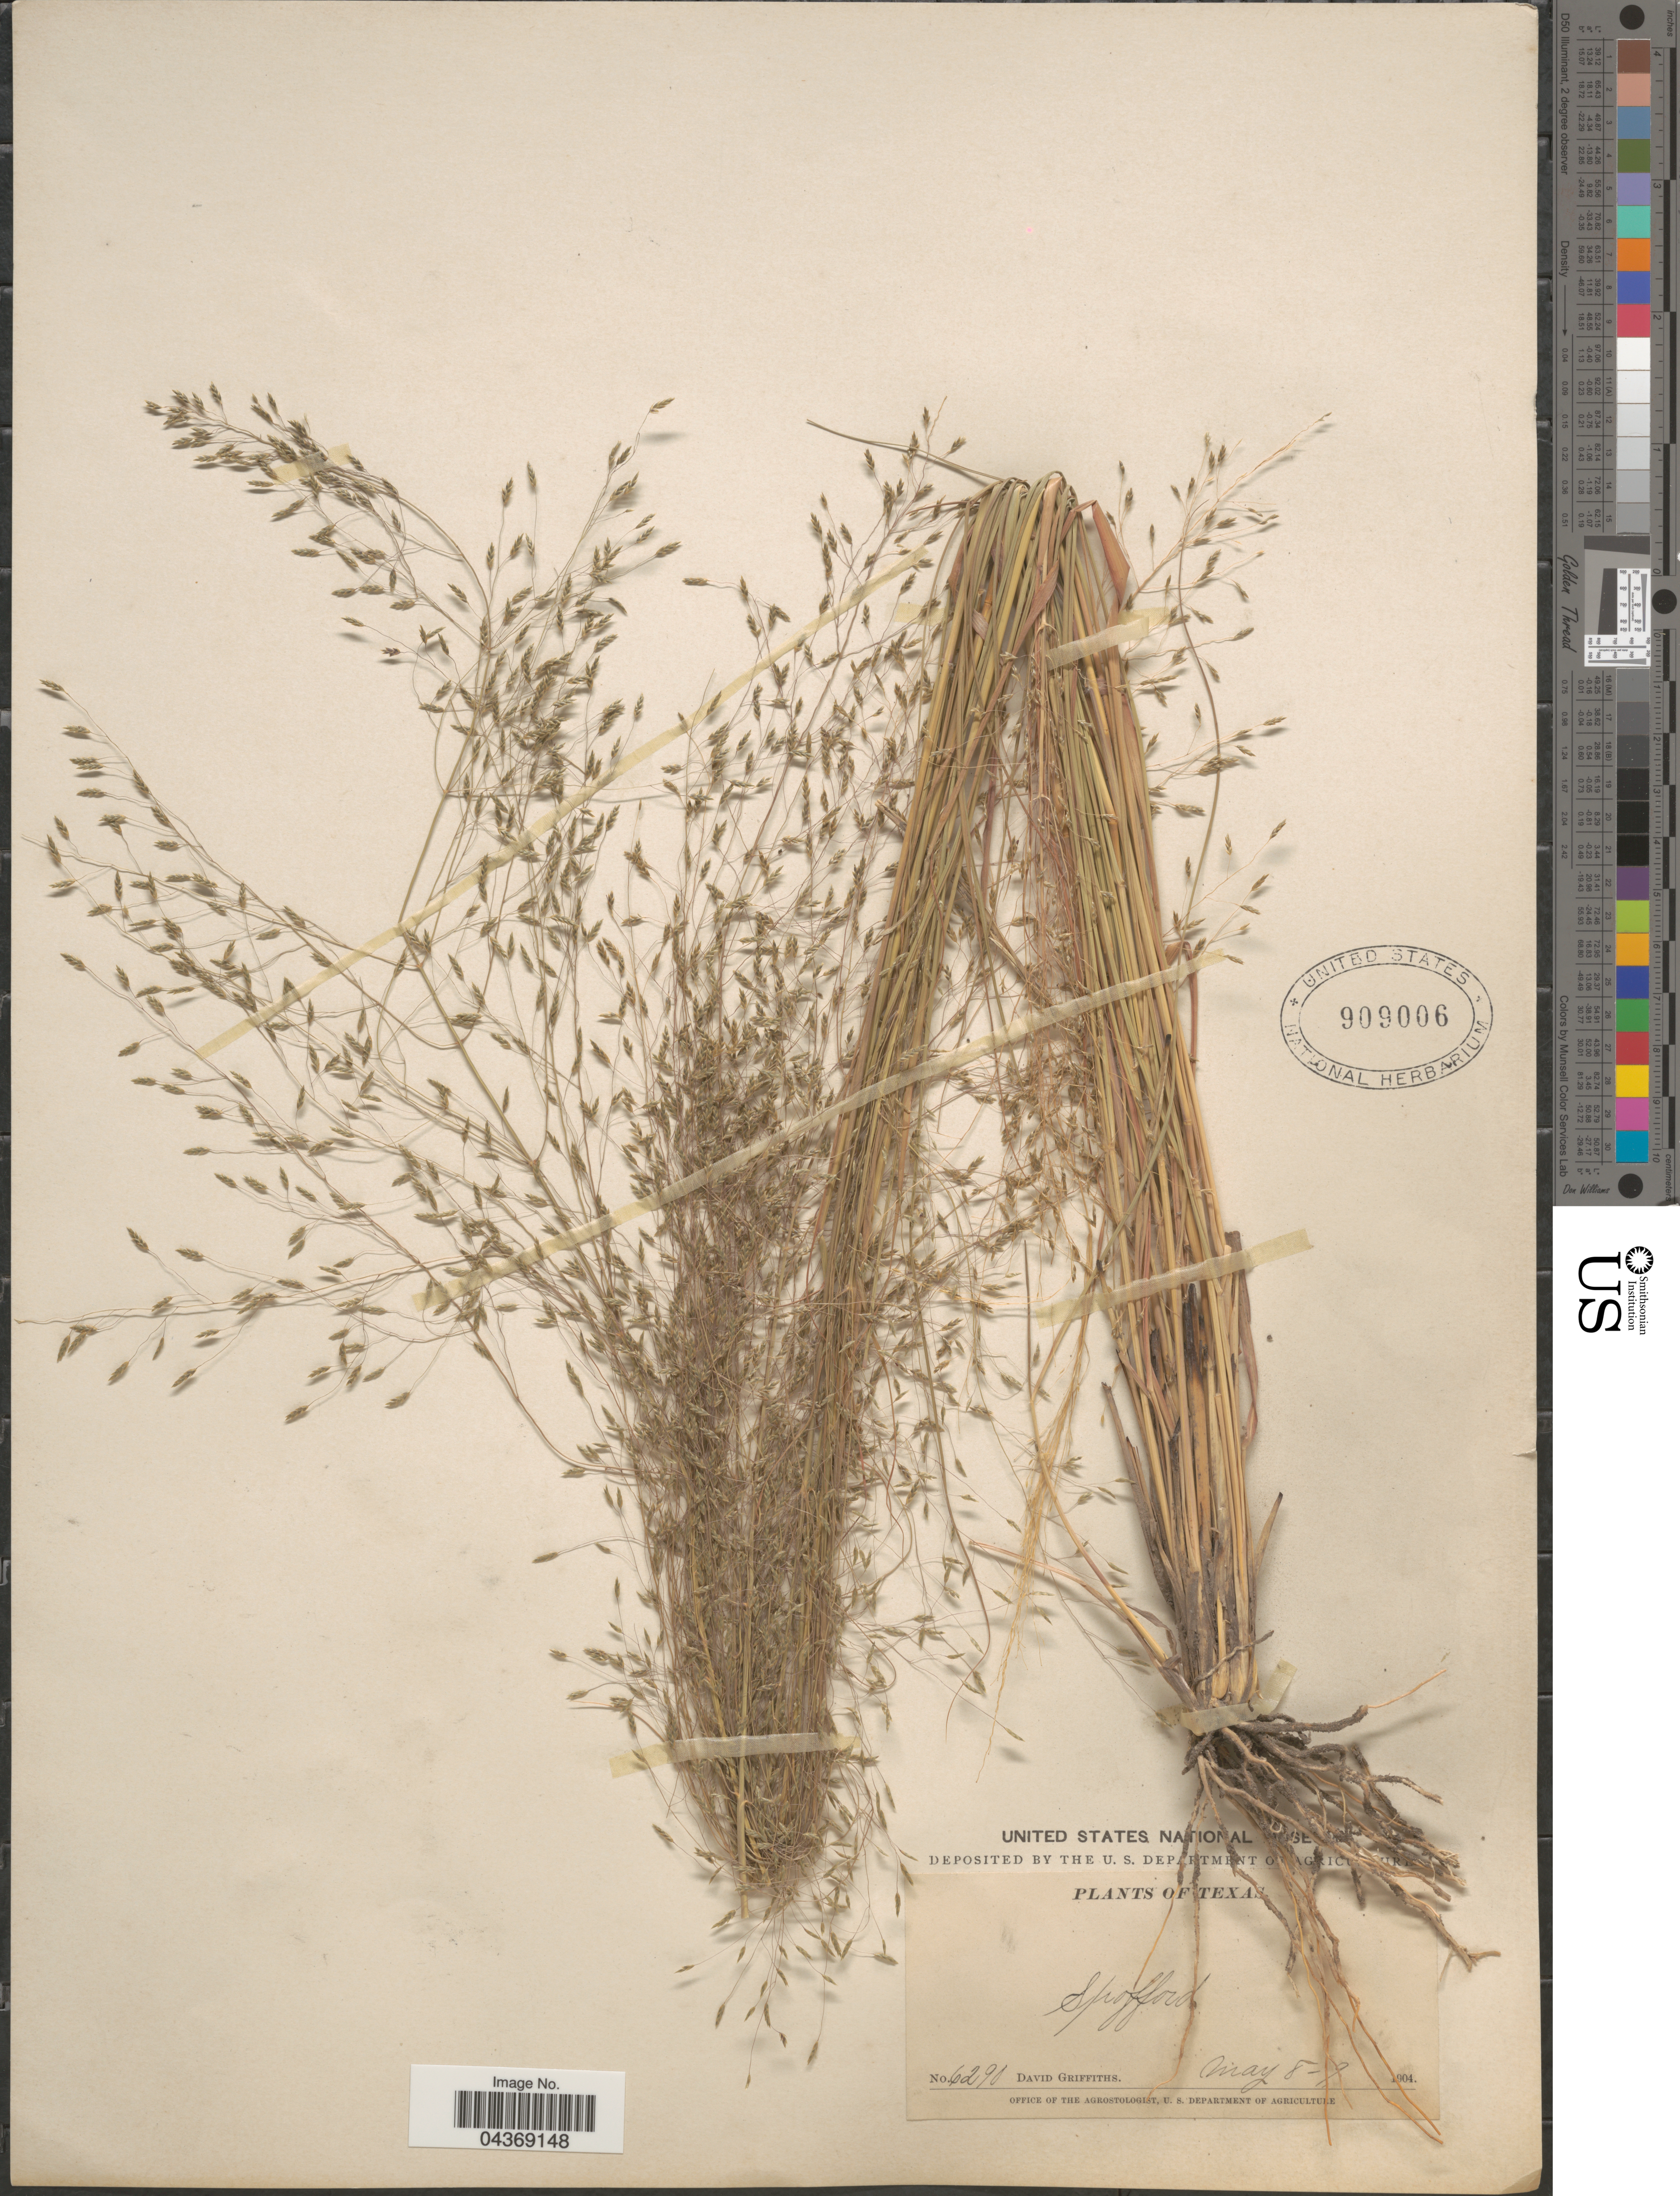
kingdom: Plantae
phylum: Tracheophyta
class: Liliopsida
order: Poales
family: Poaceae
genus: Eragrostis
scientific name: Eragrostis intermedia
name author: Hitchc.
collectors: D. Griffiths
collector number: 6290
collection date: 1904-05-08/1904-05-09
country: United States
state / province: Texas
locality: Spofford.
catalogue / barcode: US 909006